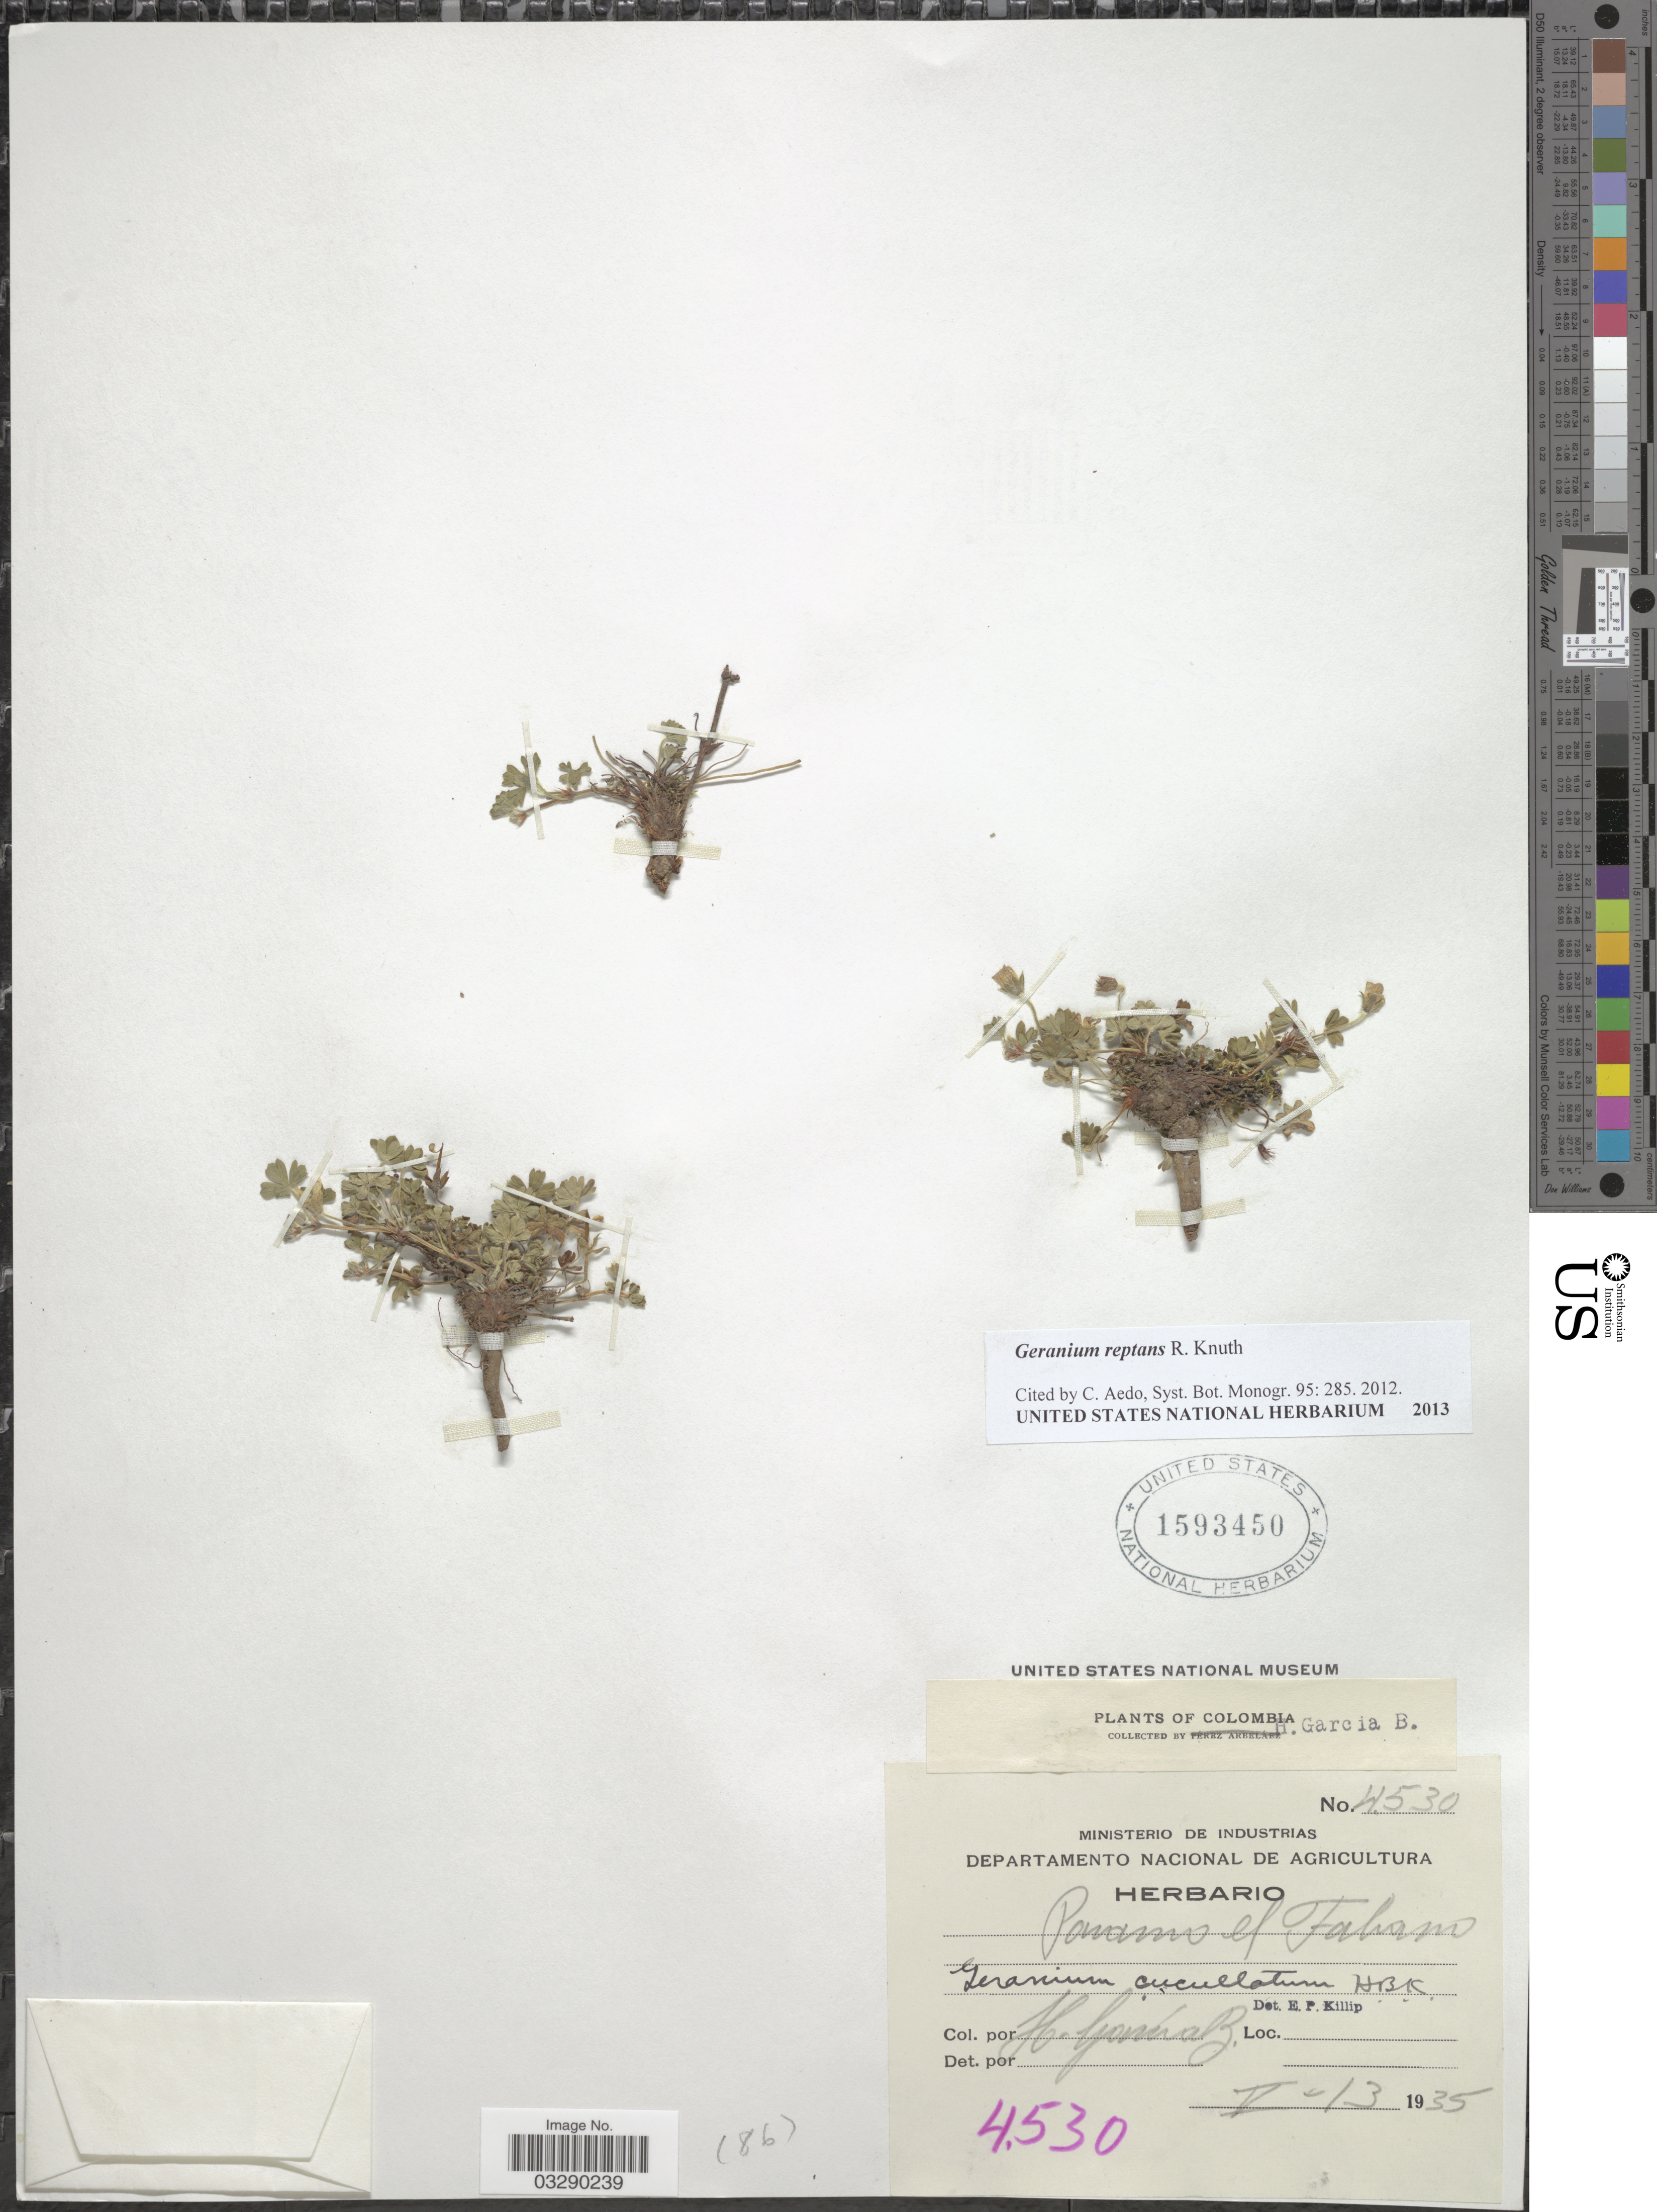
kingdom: Plantae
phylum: Tracheophyta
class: Magnoliopsida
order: Geraniales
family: Geraniaceae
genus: Geranium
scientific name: Geranium reptans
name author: R. Knuth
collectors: H. García B.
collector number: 4530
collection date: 1935-05-13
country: Colombia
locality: Paramo el Tabano.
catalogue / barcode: US 1593450